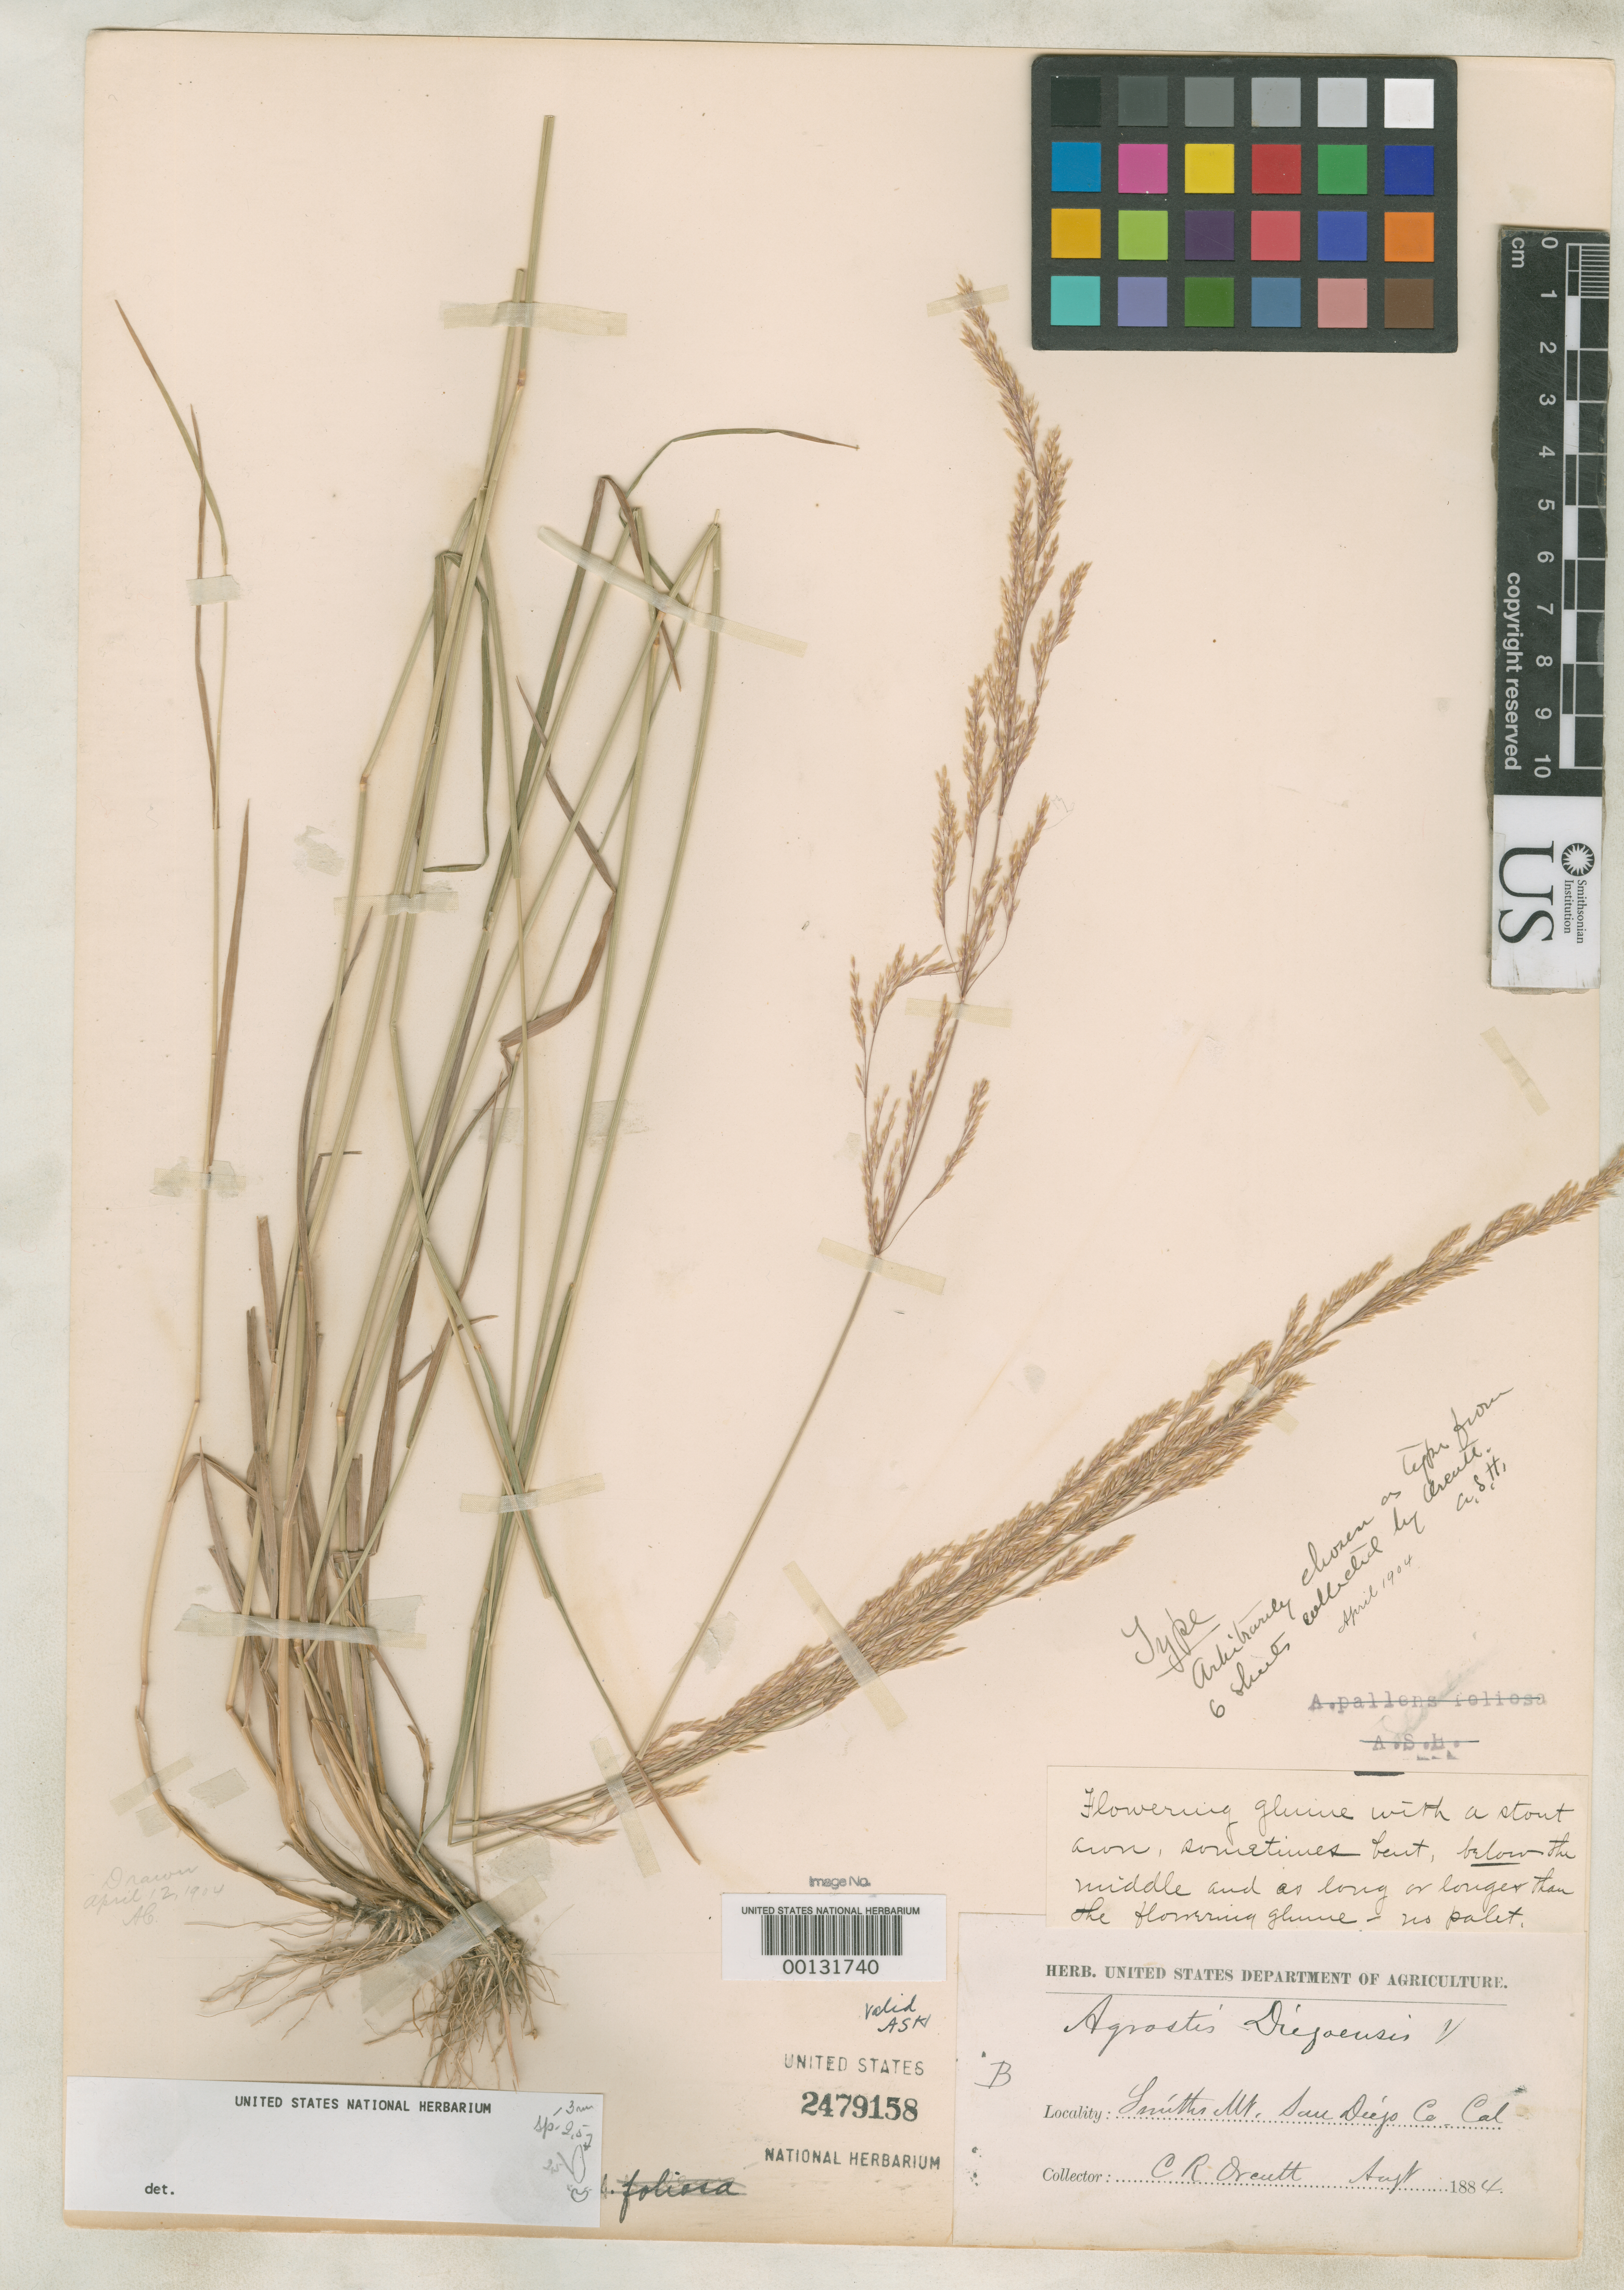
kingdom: Plantae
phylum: Tracheophyta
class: Liliopsida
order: Poales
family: Poaceae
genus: Agrostis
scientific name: Agrostis diegoensis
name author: Vasey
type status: Lectotype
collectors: C. R. Orcutt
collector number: B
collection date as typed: Aug 1884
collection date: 1884-08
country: United States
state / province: California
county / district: San Diego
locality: Mt.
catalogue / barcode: US 2479158